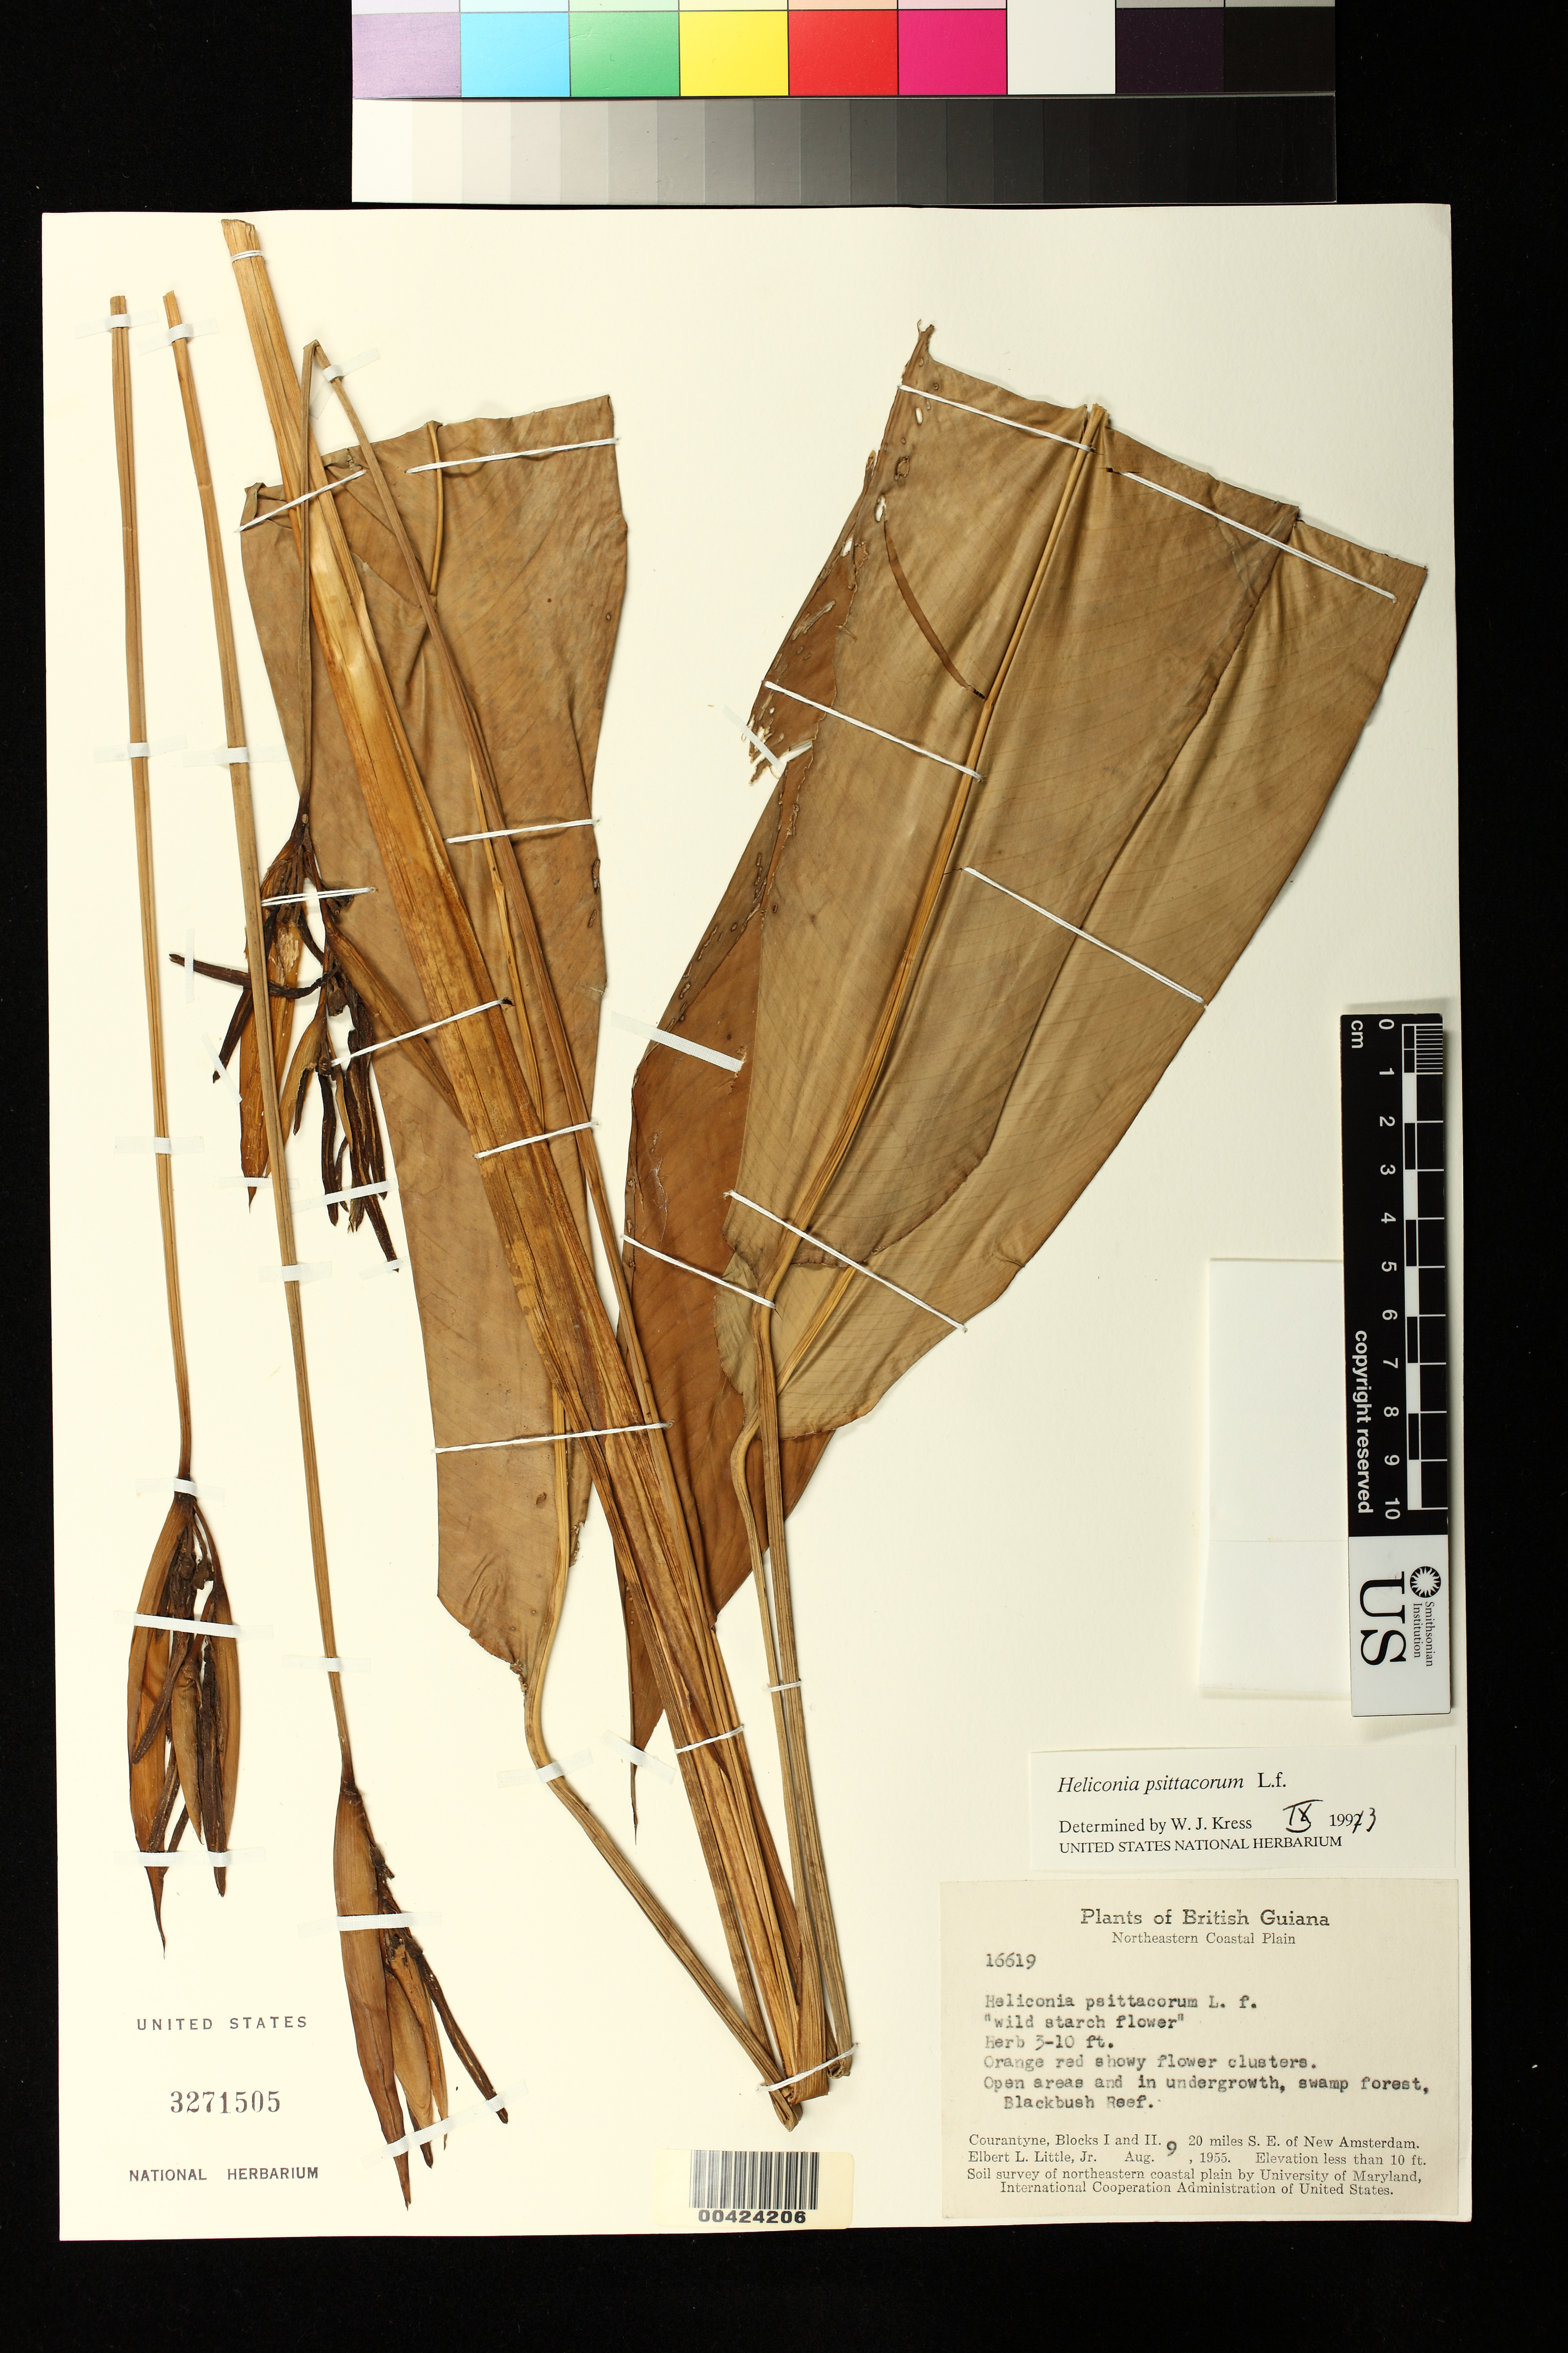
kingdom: Plantae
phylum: Tracheophyta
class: Liliopsida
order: Zingiberales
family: Heliconiaceae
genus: Heliconia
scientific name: Heliconia psittacorum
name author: L. f.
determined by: Kress, W. J., (US), Smithsonian Institution - National Museum of Natural History (UNITED STATES)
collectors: E. L. Little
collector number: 16619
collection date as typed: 09 Aug 1955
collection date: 1955-08-09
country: Guyana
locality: Blackbush reef, 20 mi se of new amsterdam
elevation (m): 0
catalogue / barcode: US 3271505